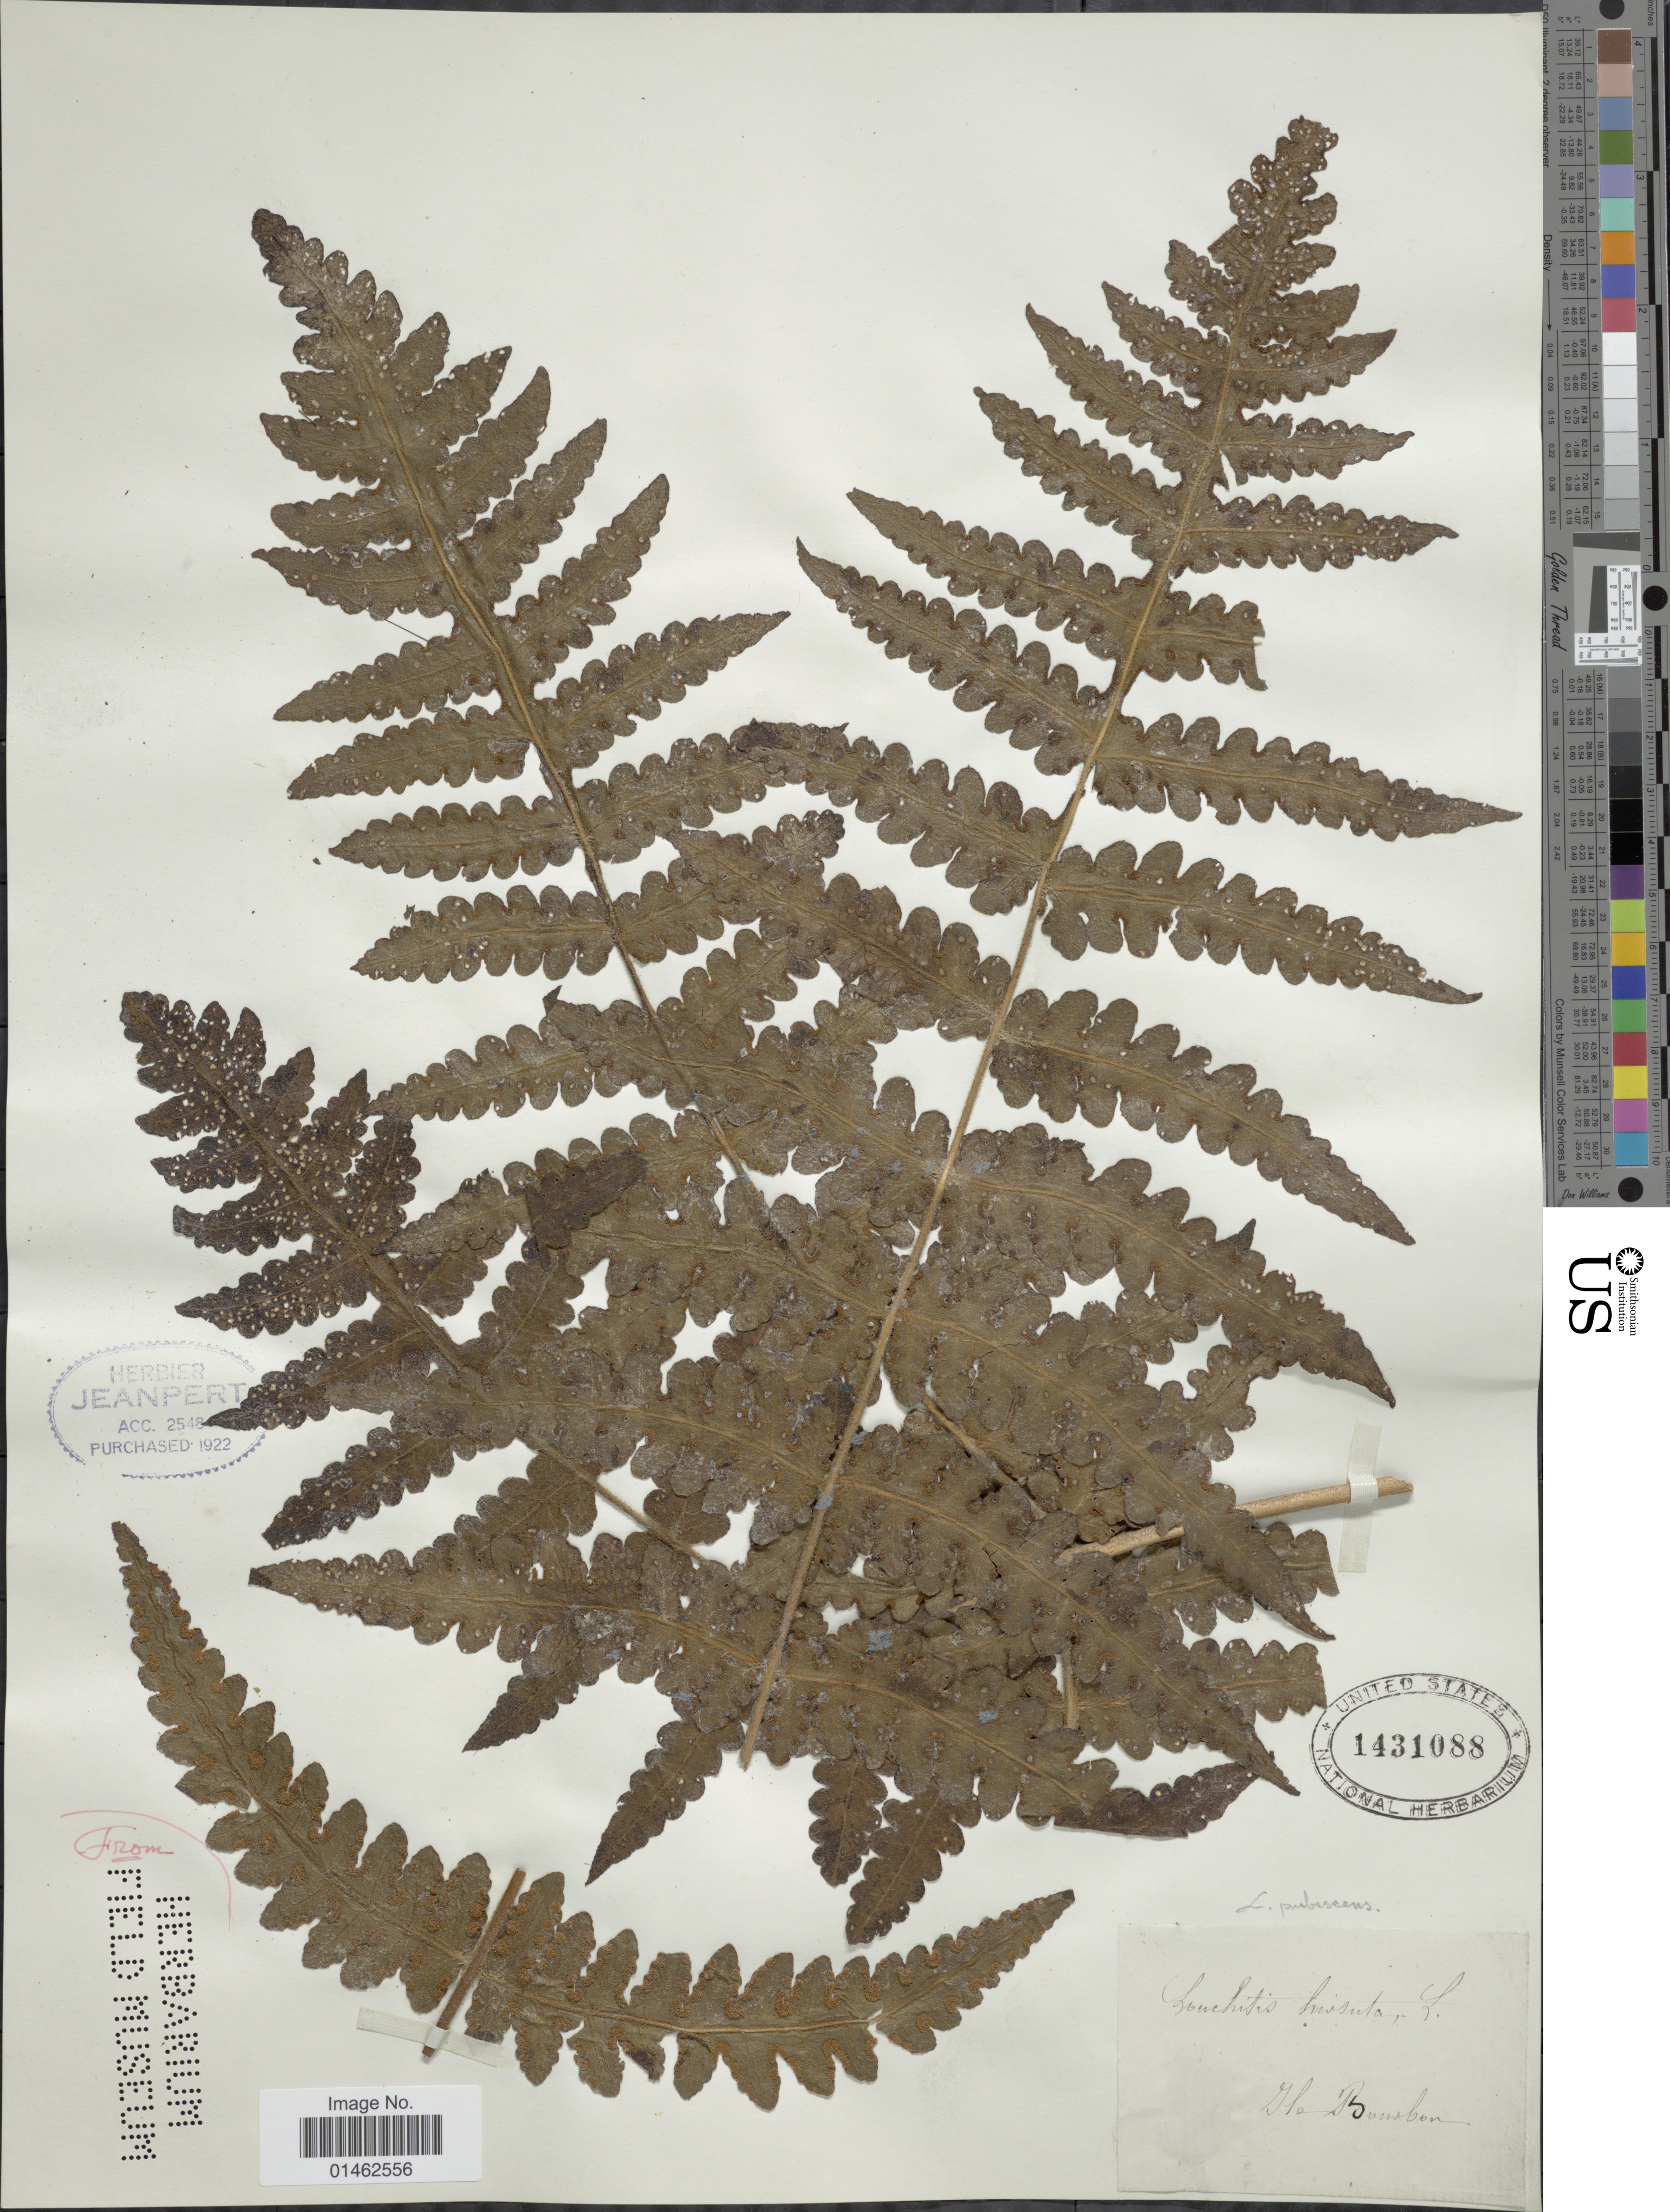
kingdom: Plantae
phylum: Tracheophyta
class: Polypodiopsida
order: Polypodiales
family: Dennstaedtiaceae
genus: Blotiella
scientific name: Blotiella javanica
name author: (Desr.) C.V. Morton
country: Reunion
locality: Ile Bourbon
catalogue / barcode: US 1431088